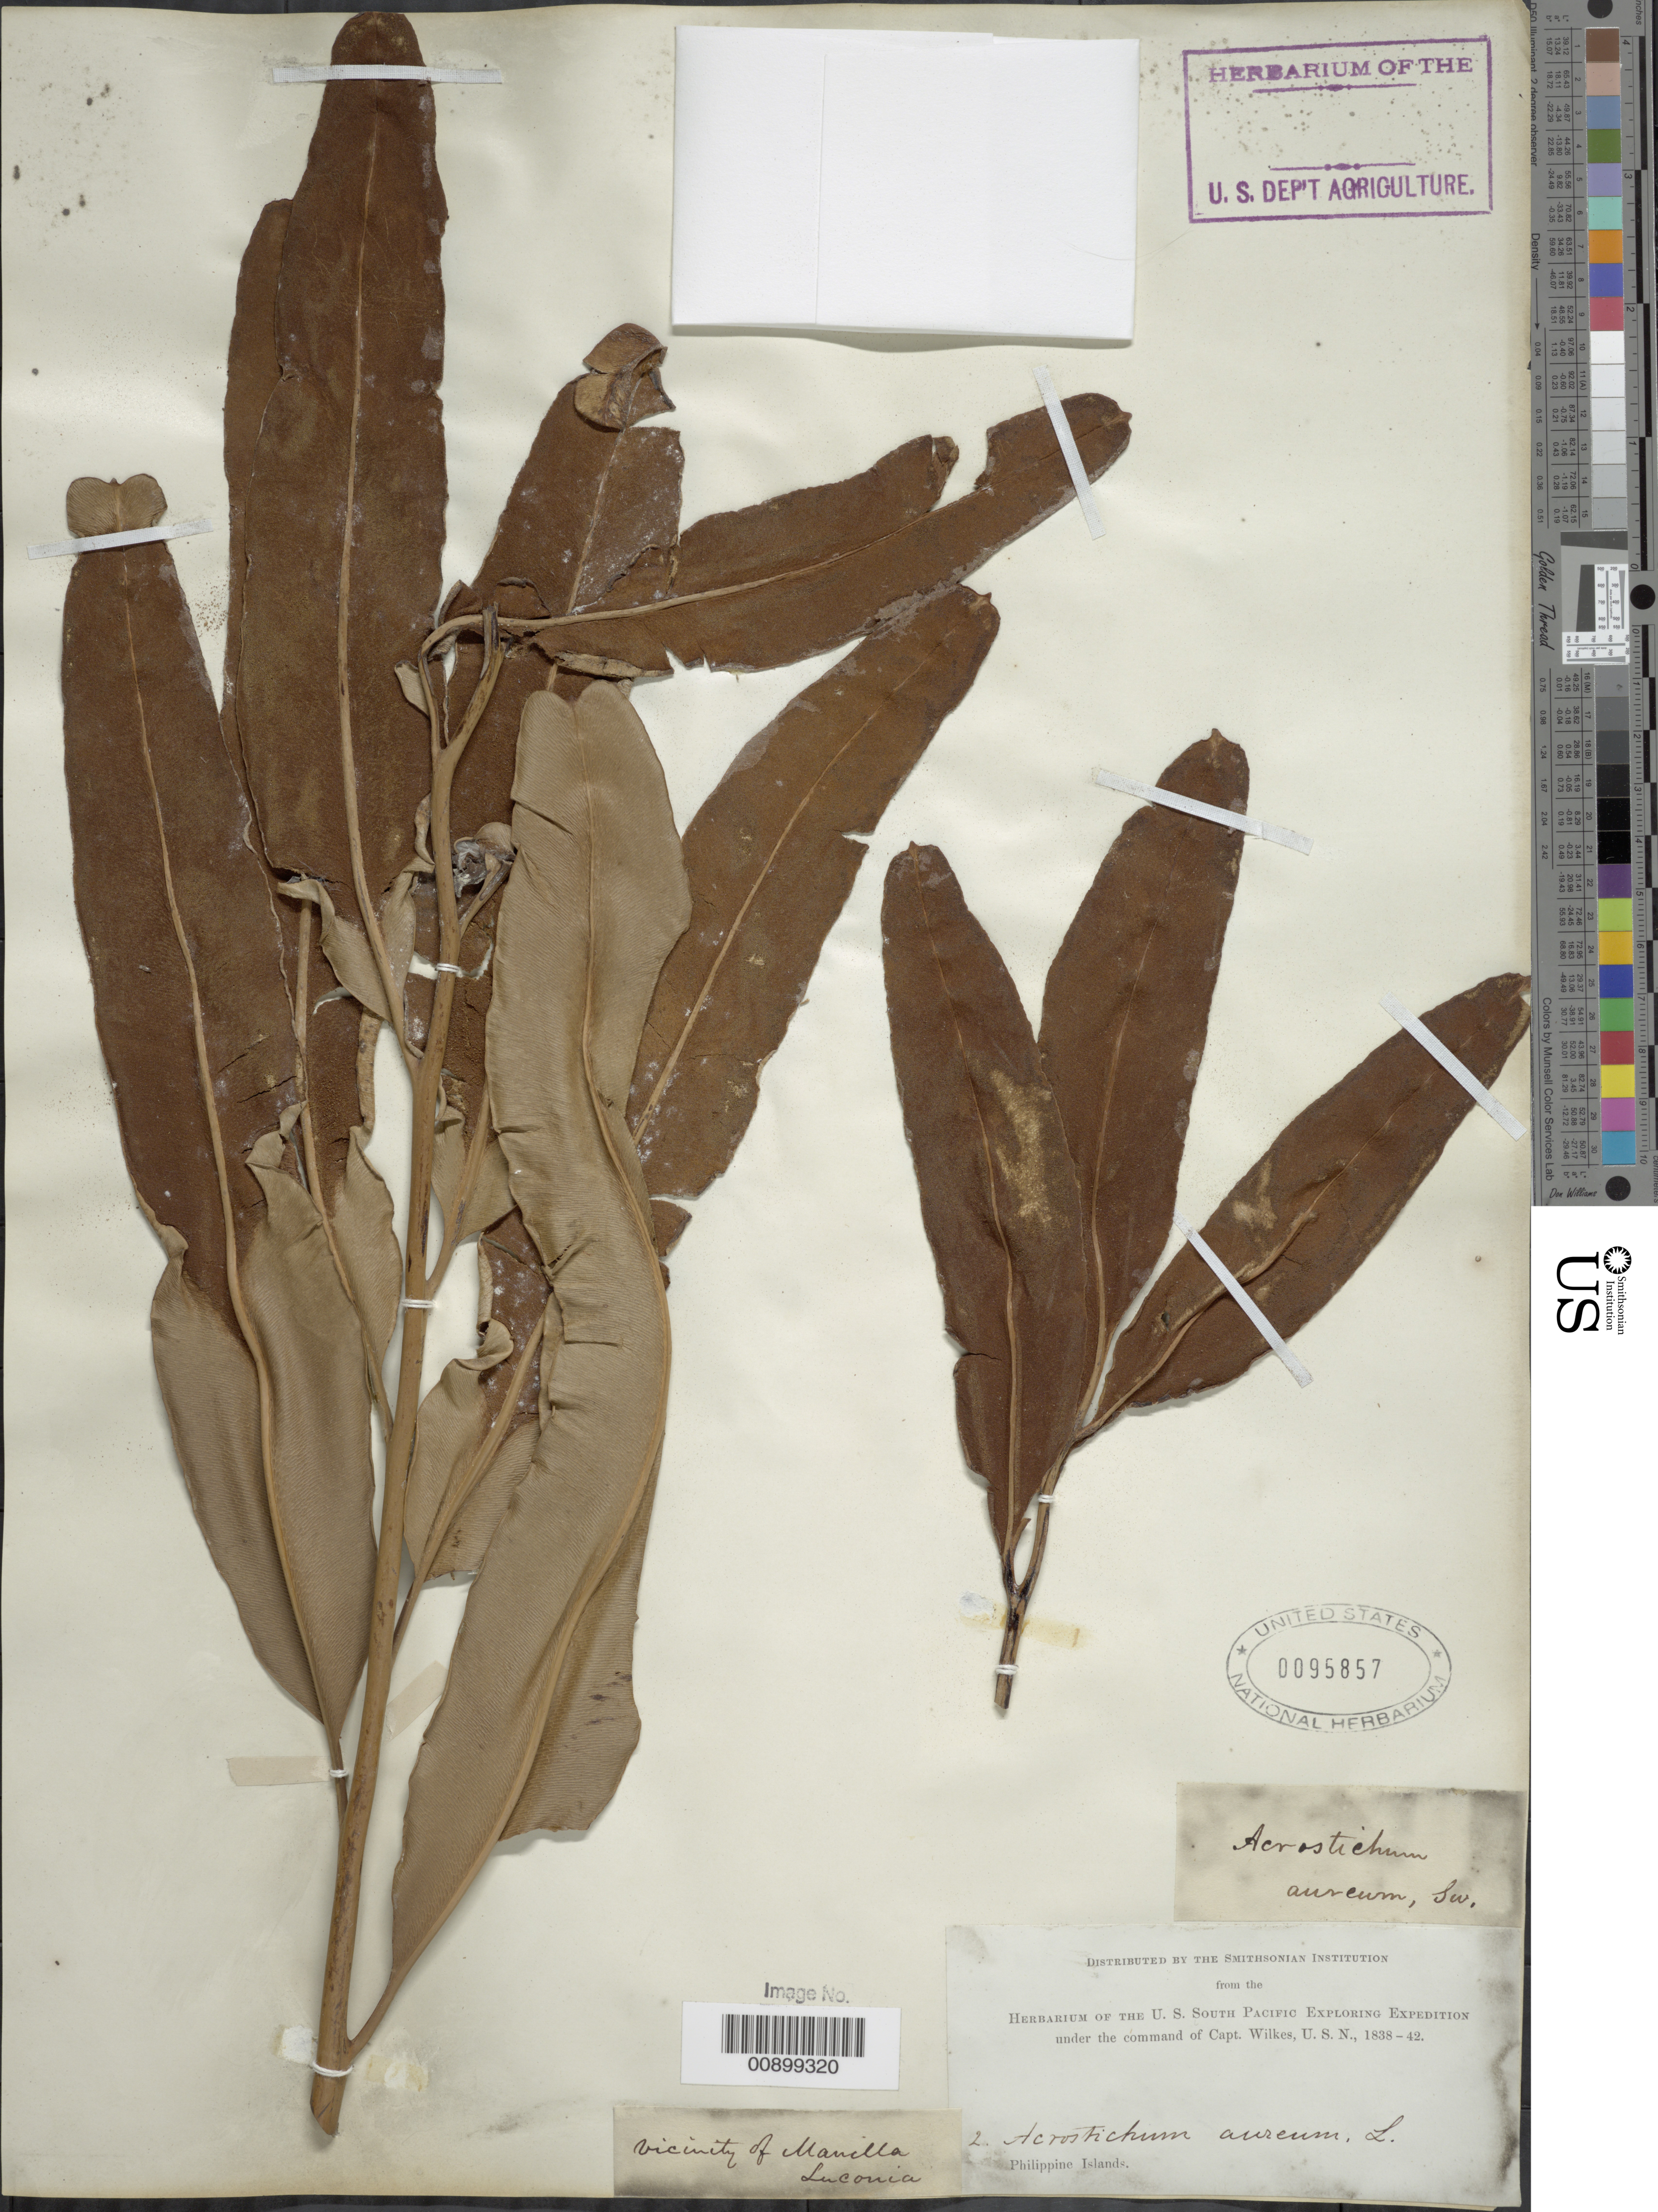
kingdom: Plantae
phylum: Tracheophyta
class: Polypodiopsida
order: Polypodiales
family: Pteridaceae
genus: Acrostichum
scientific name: Acrostichum aureum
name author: L.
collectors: Wilkes Explor. Exped.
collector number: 2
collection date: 1838/1842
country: Philippines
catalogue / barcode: US 95857